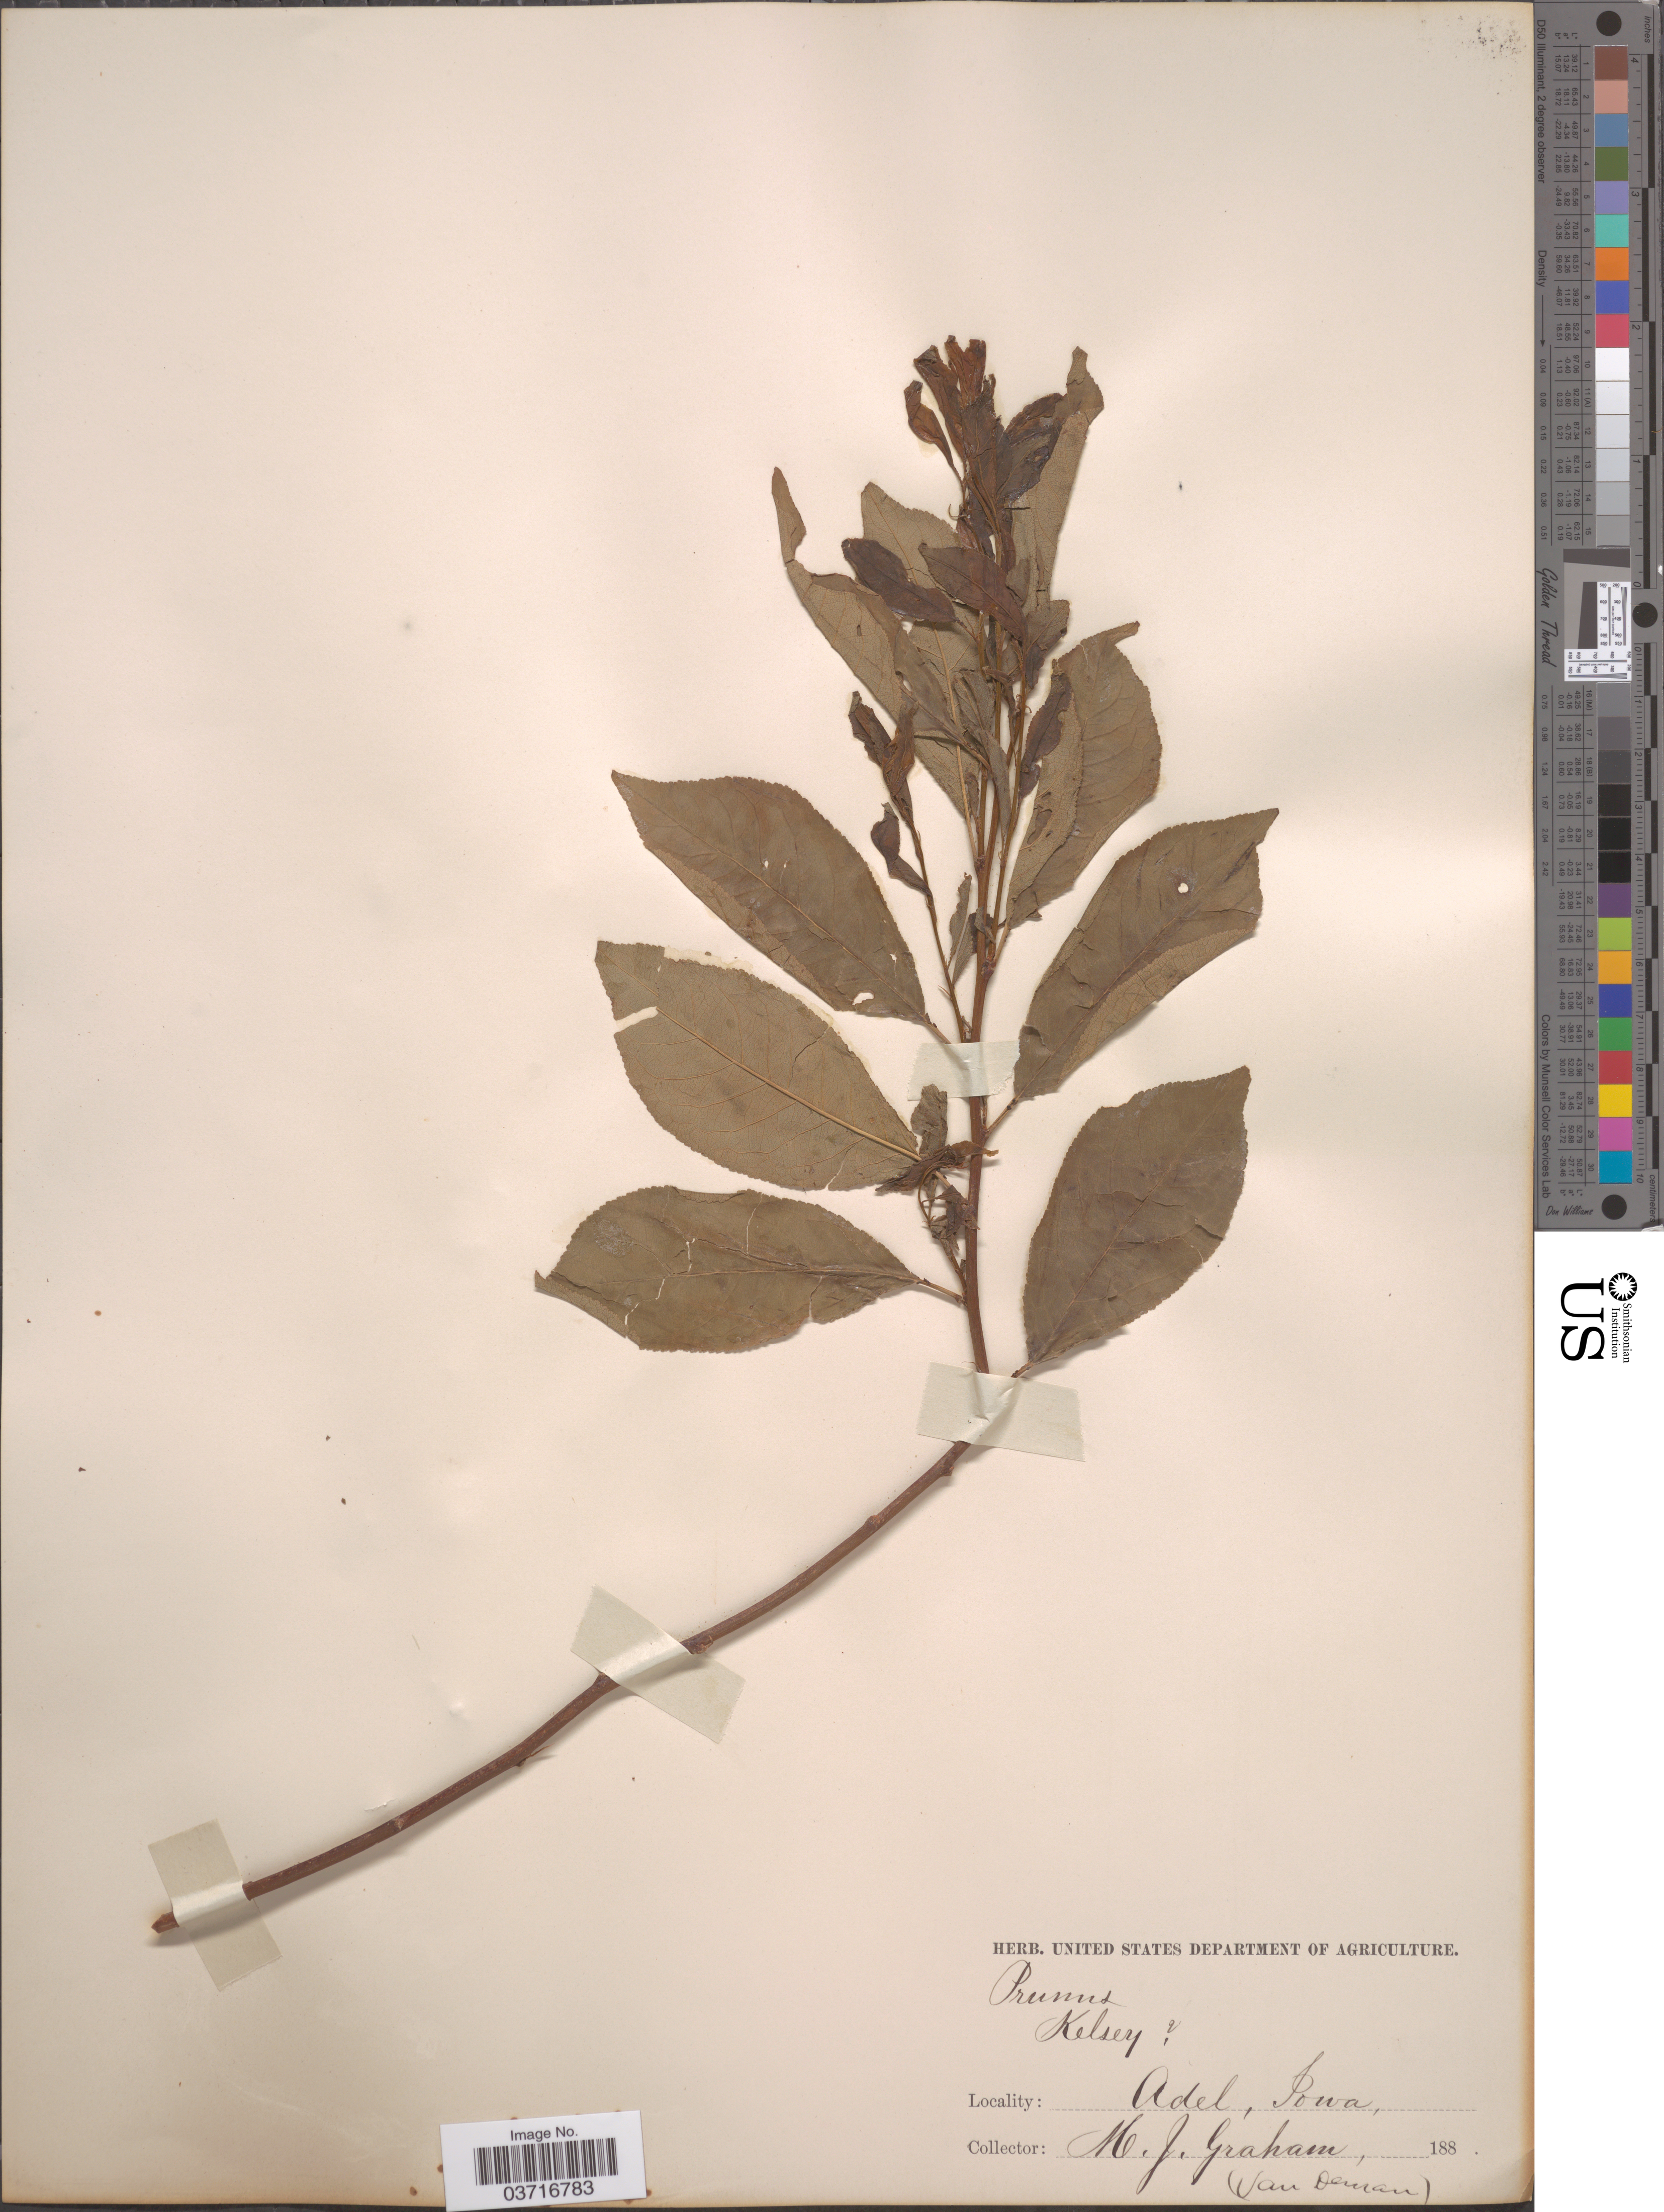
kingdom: Plantae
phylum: Tracheophyta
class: Magnoliopsida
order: Rosales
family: Rosaceae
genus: Prunus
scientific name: Prunus triflora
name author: Roxb.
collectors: M. Graham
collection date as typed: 188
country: United States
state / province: Iowa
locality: Adel.